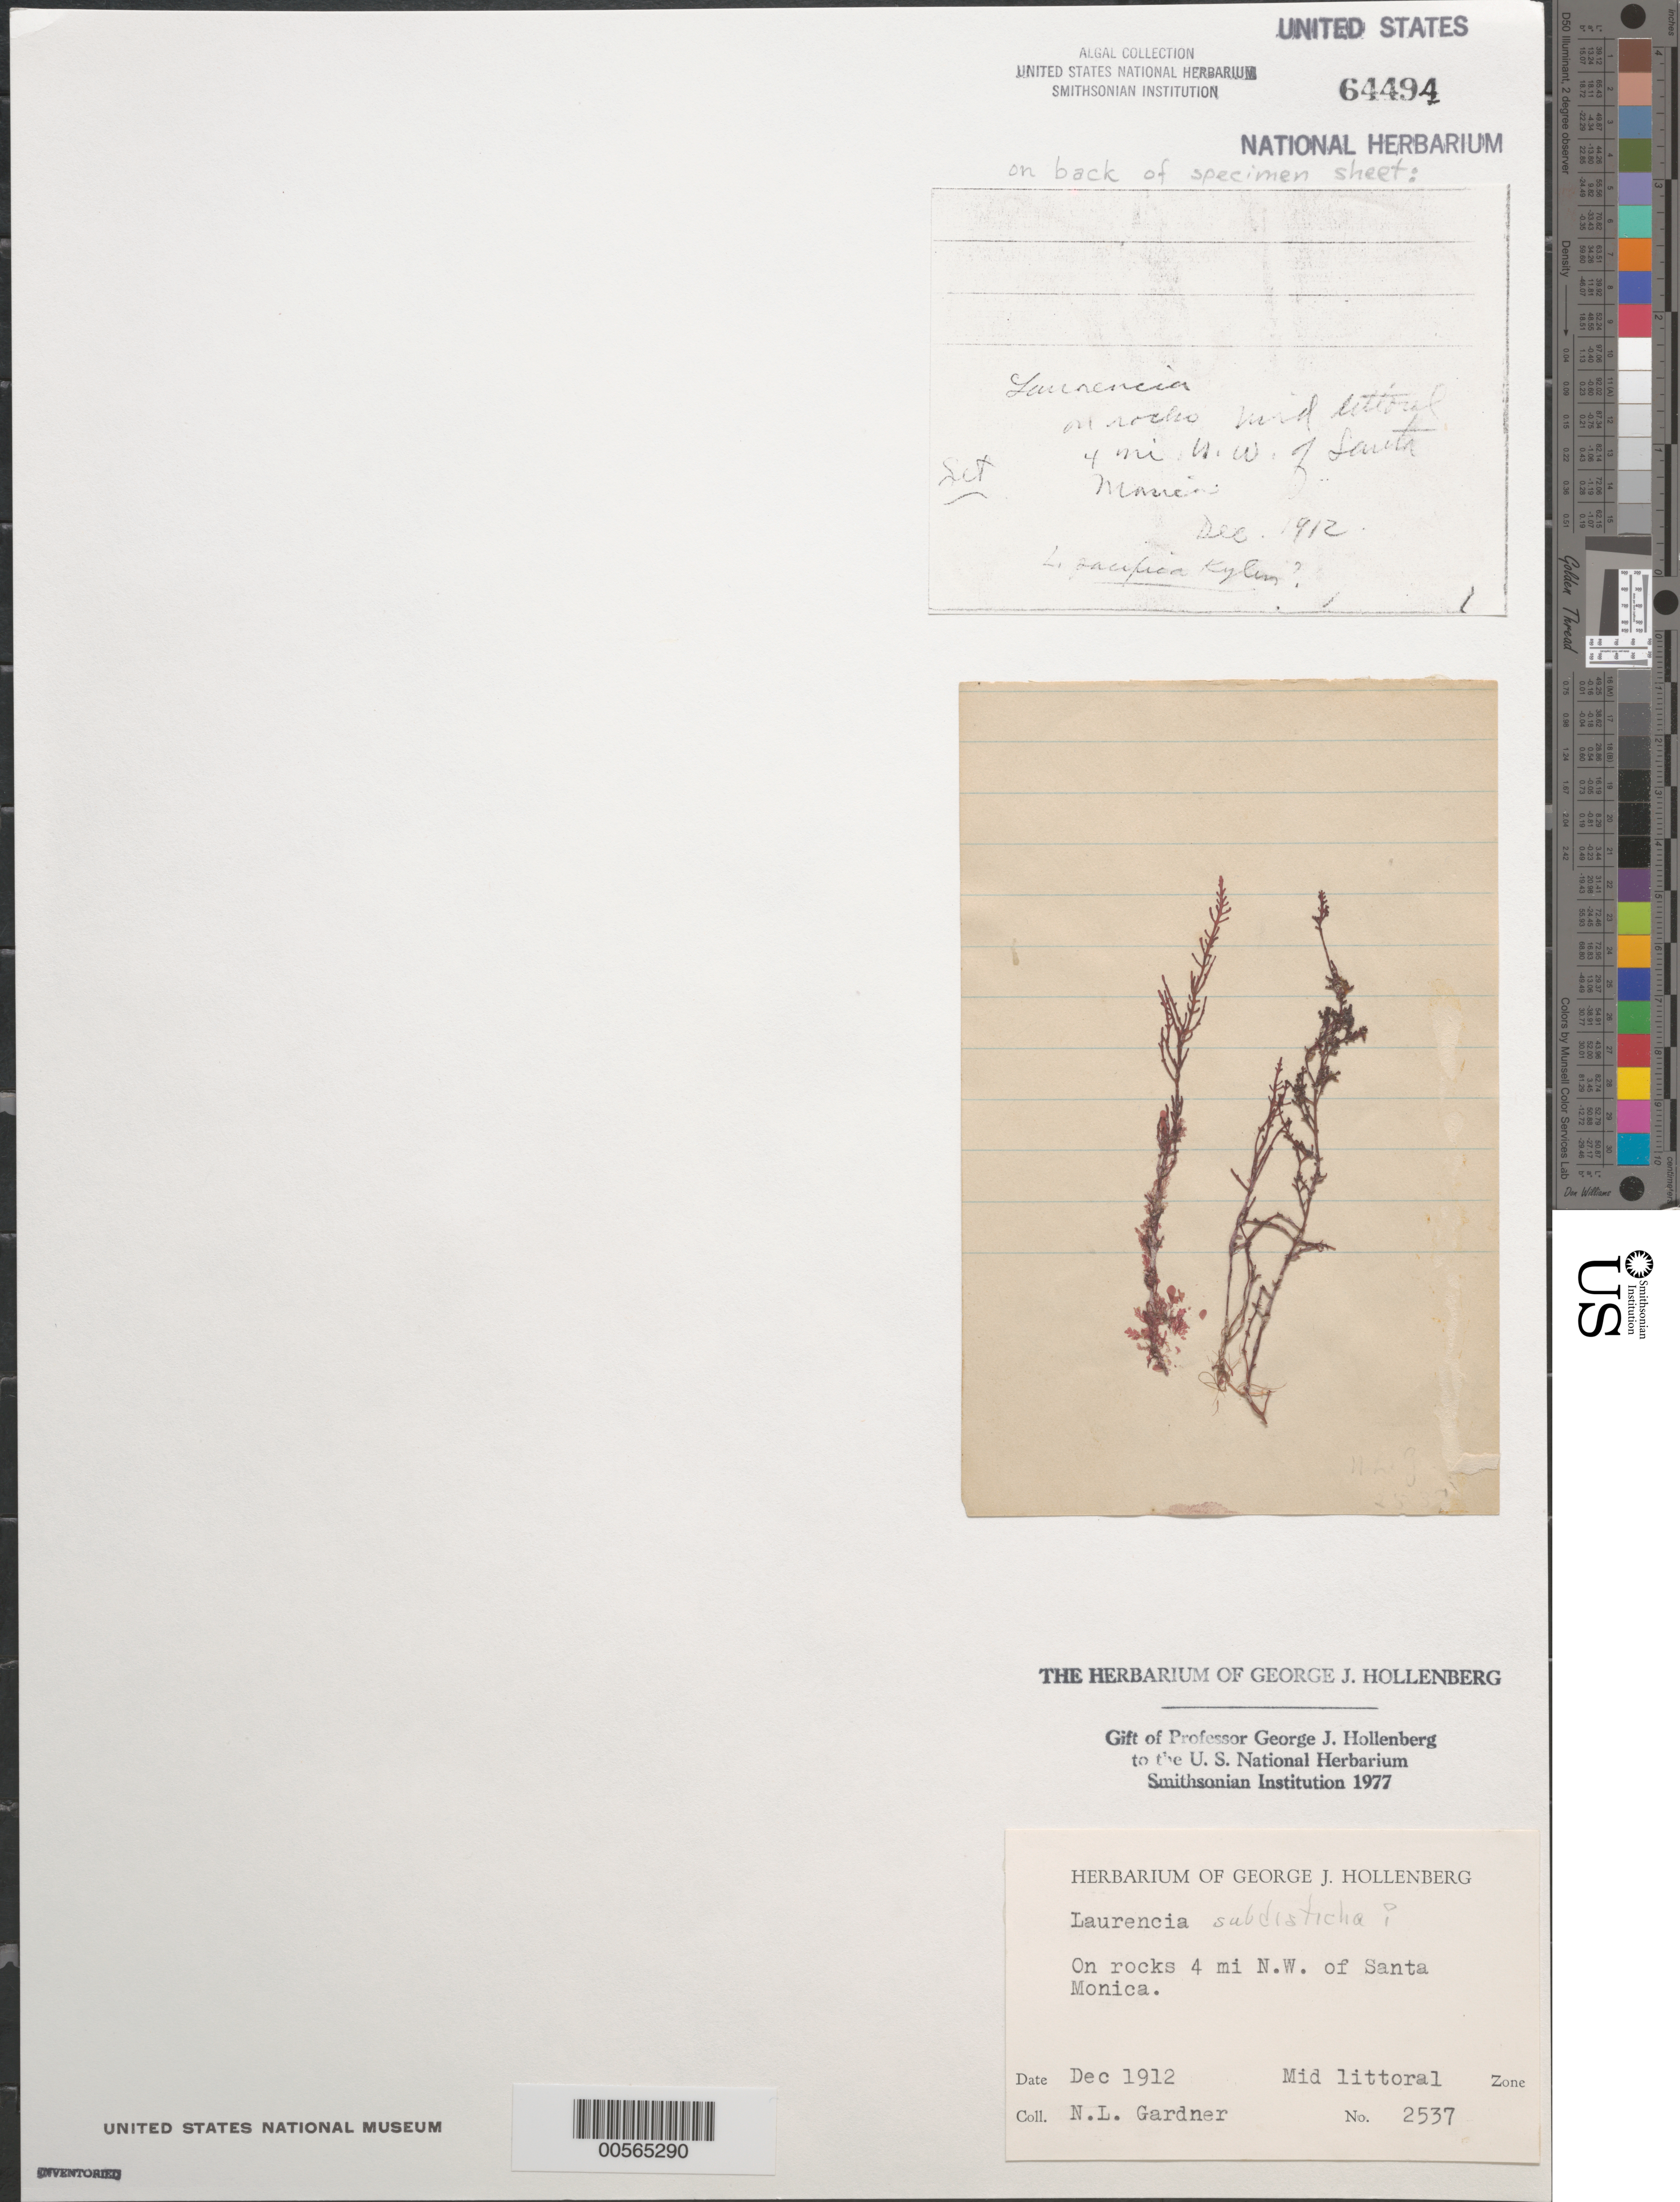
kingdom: Plantae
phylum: Rhodophyta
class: Florideophyceae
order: Ceramiales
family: Rhodomelaceae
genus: Laurencia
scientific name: Laurencia subdisticha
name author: E.Y. Dawson et al.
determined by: Hollenberg, George J.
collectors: N. Gardner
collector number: NLG 2537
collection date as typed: Dec 1912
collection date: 1912-12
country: United States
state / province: California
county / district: Los Angeles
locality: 4 miles northwest of Santa Monica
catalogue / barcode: US 64494